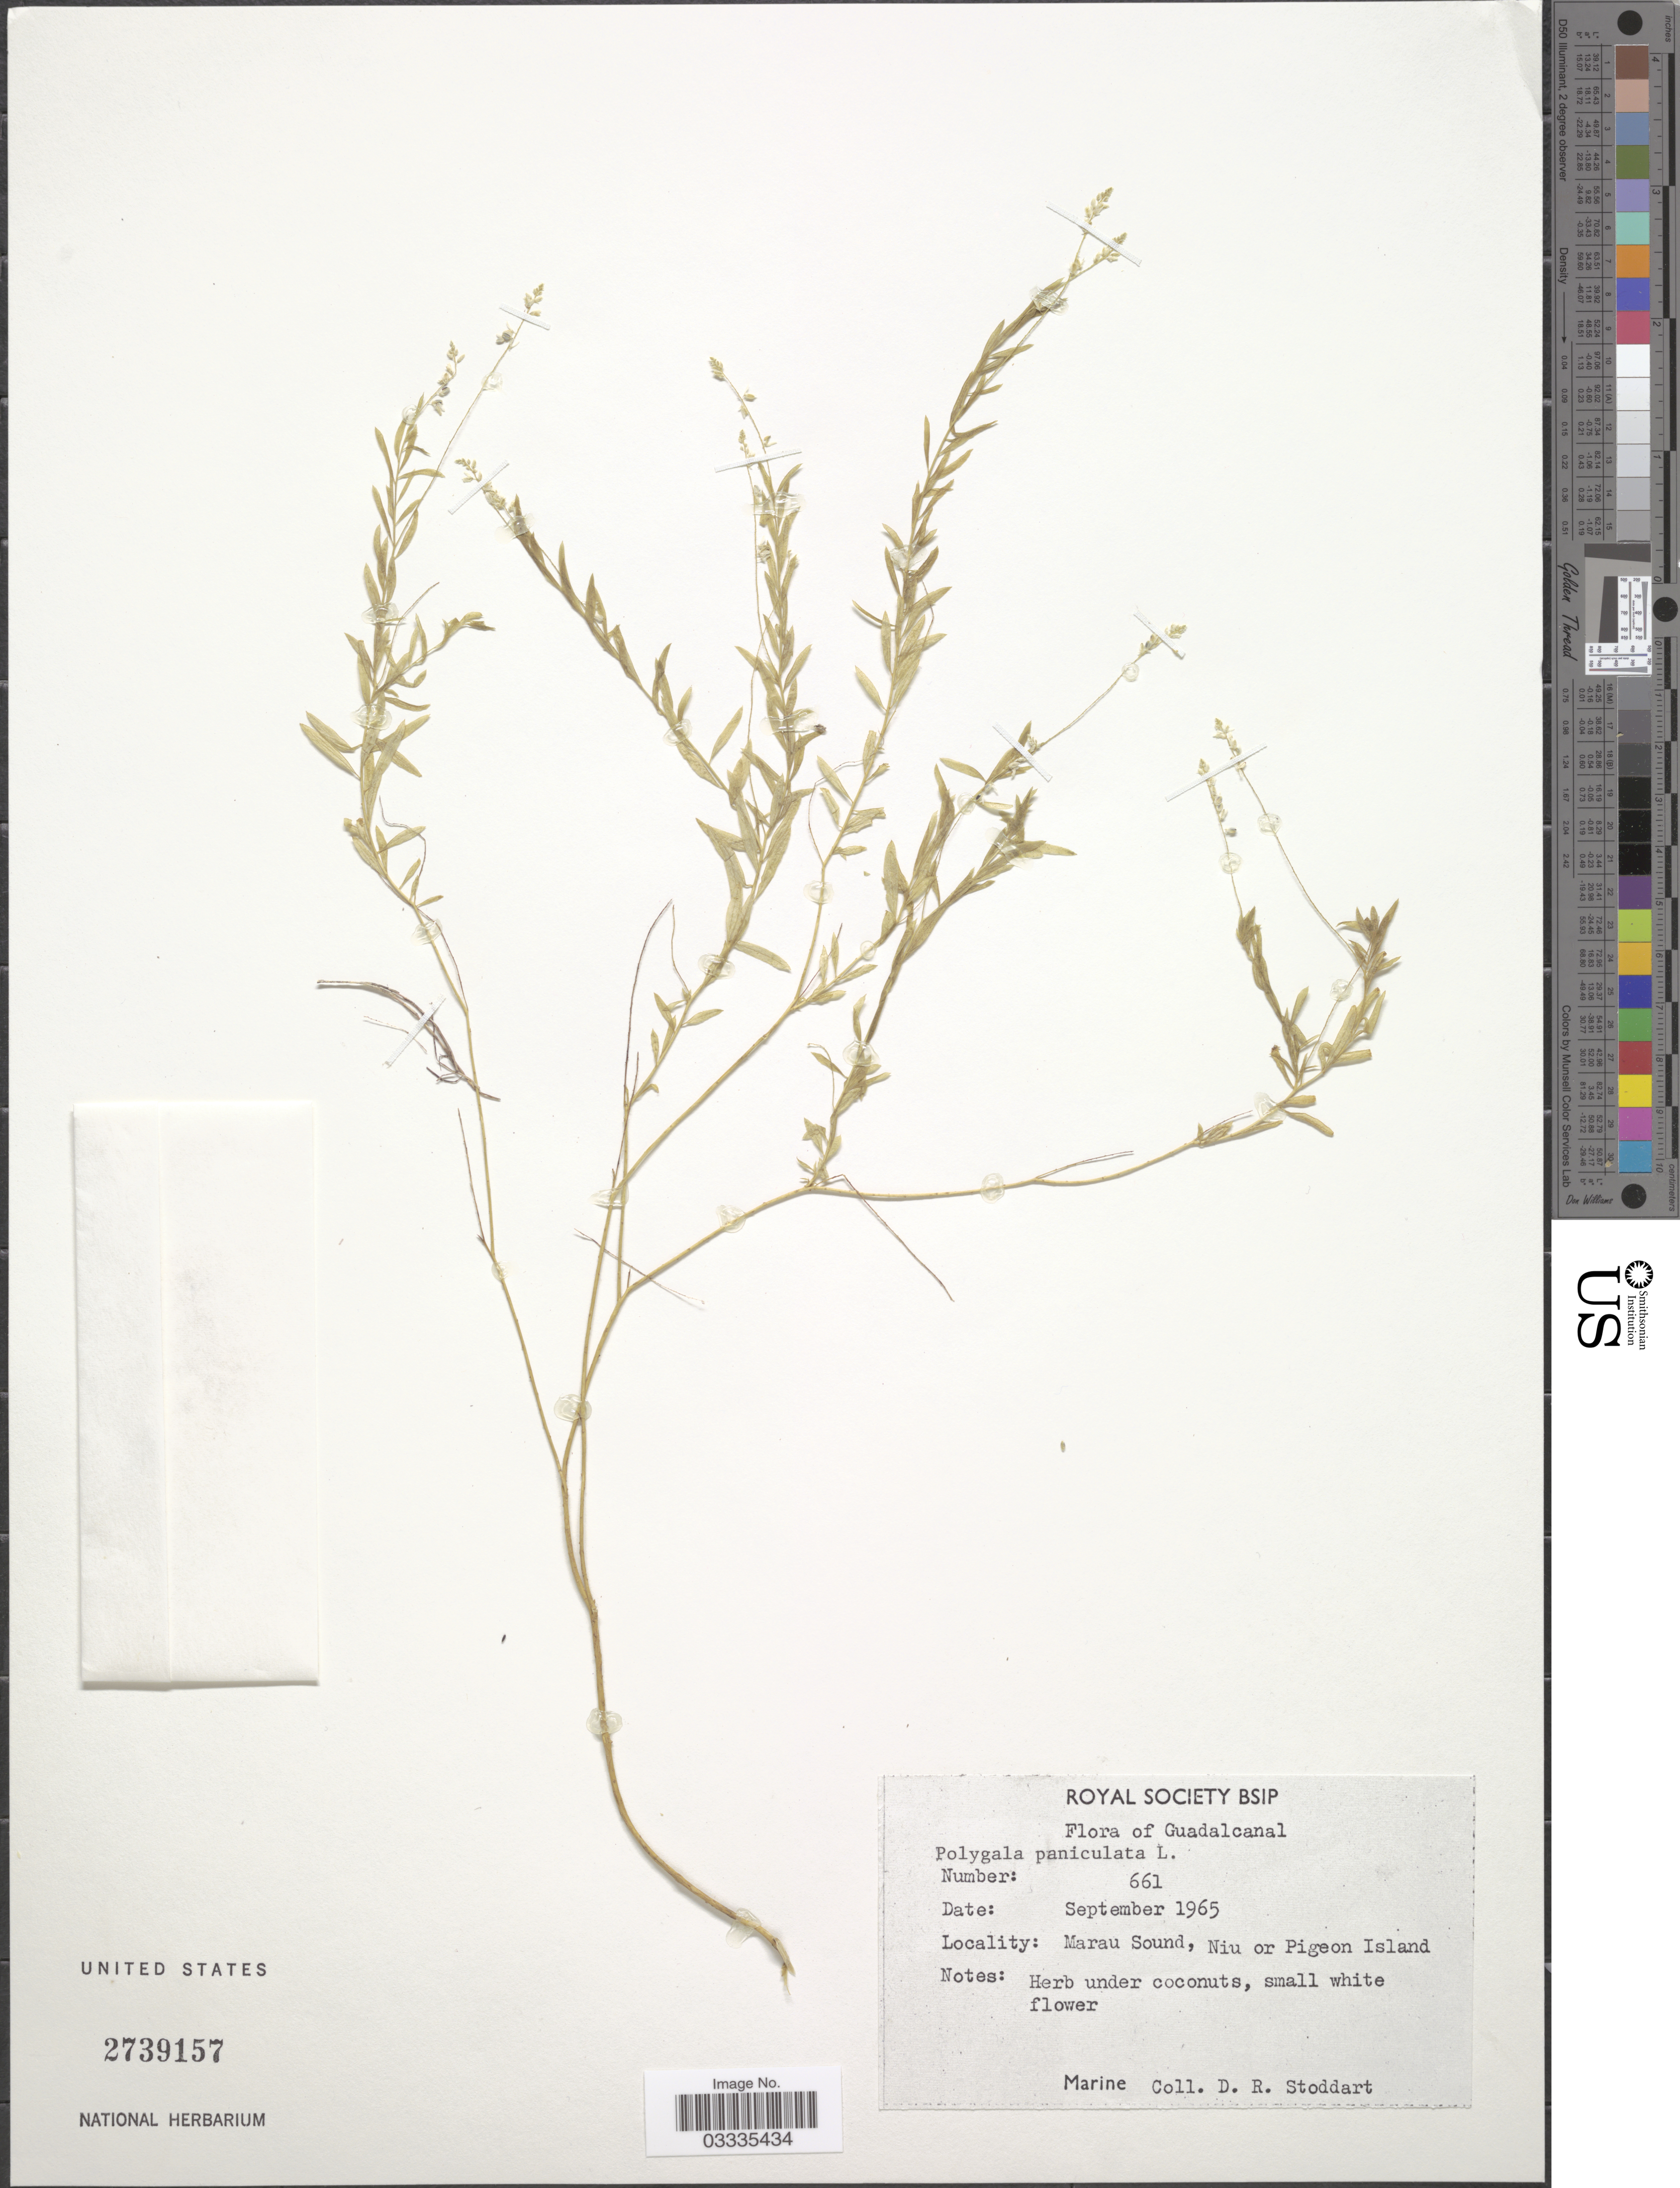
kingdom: Plantae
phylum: Tracheophyta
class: Magnoliopsida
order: Fabales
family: Polygalaceae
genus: Polygala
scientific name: Polygala paniculata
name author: L.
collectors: D. R. Stoddart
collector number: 661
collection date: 1965-09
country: Solomon Islands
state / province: Solomon Islands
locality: Guadalcanal. Marau Sound, Niu or Pigeon Island.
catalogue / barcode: US 2739157